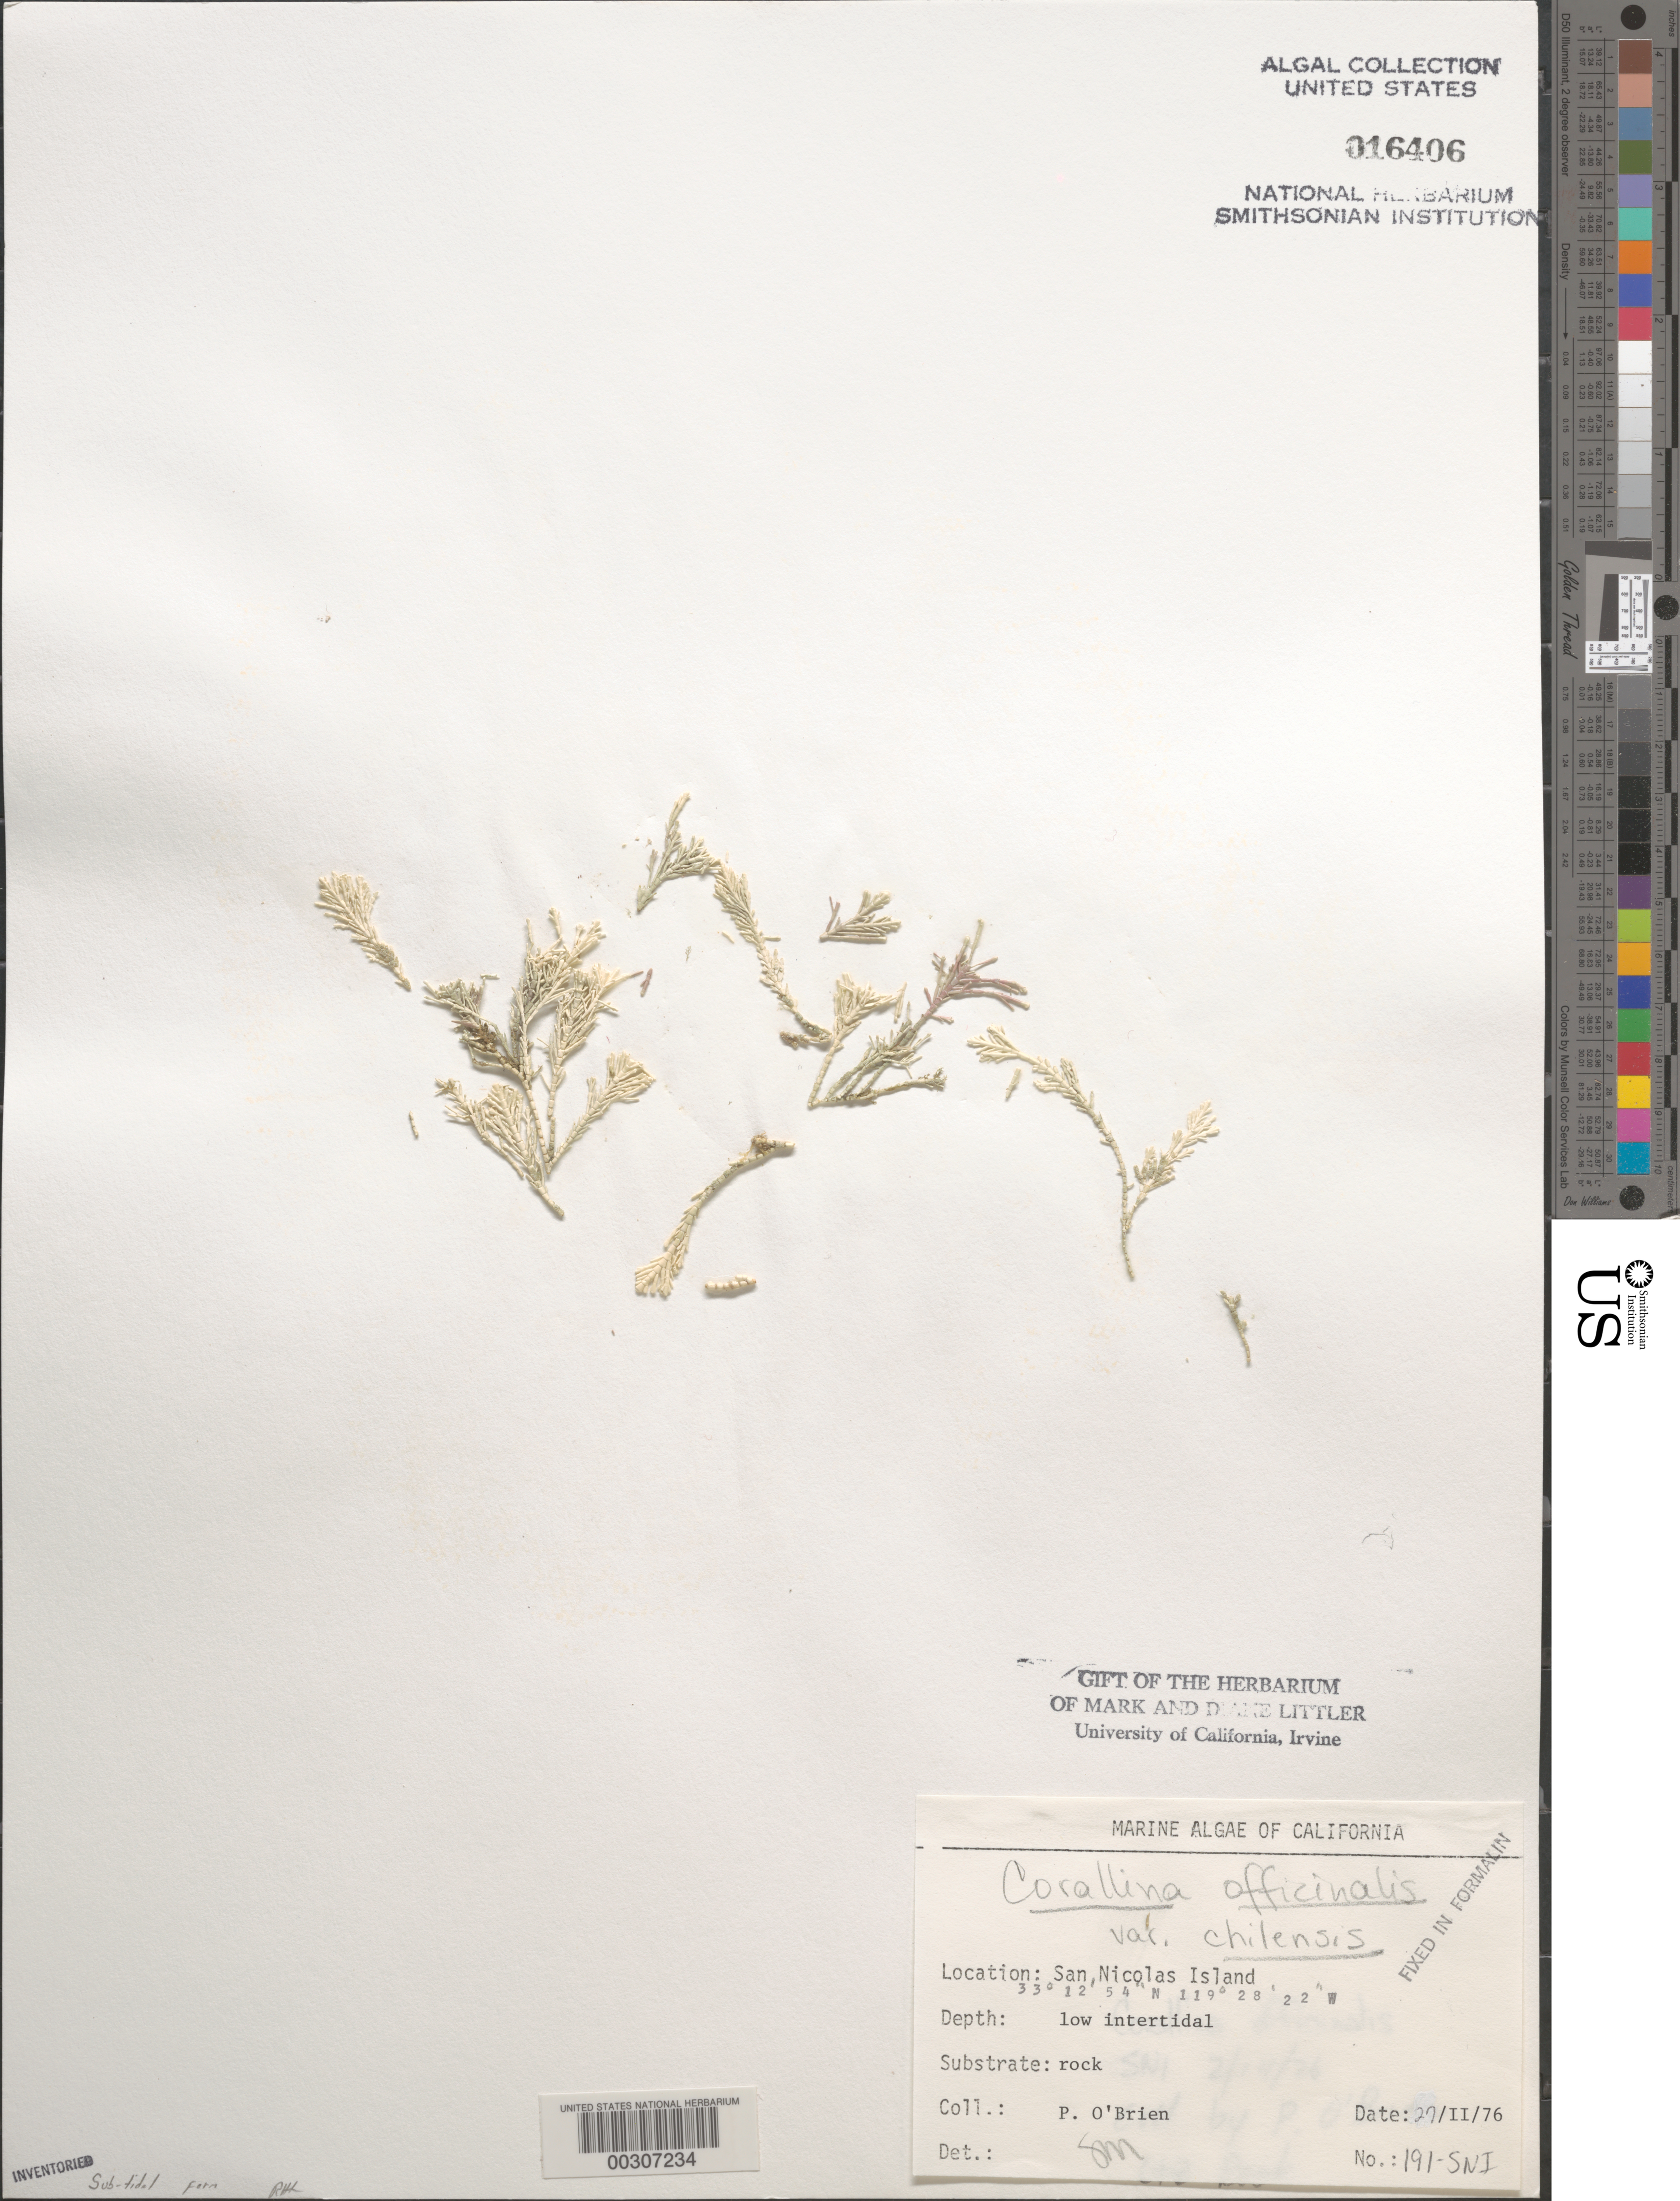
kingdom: Plantae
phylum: Rhodophyta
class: Florideophyceae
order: Corallinales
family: Corallinaceae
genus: Corallina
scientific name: Corallina officinalis var. chilensis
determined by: Murray, S. N.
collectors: P. O'Brien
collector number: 191-sni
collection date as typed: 27 Feb 1976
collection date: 1976-02-27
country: United States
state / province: California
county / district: Ventura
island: San Nicolas Island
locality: Dutch Harbor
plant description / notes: BLM-SOCALBIGHT Rocky Intertidal Survey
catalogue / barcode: US 16406